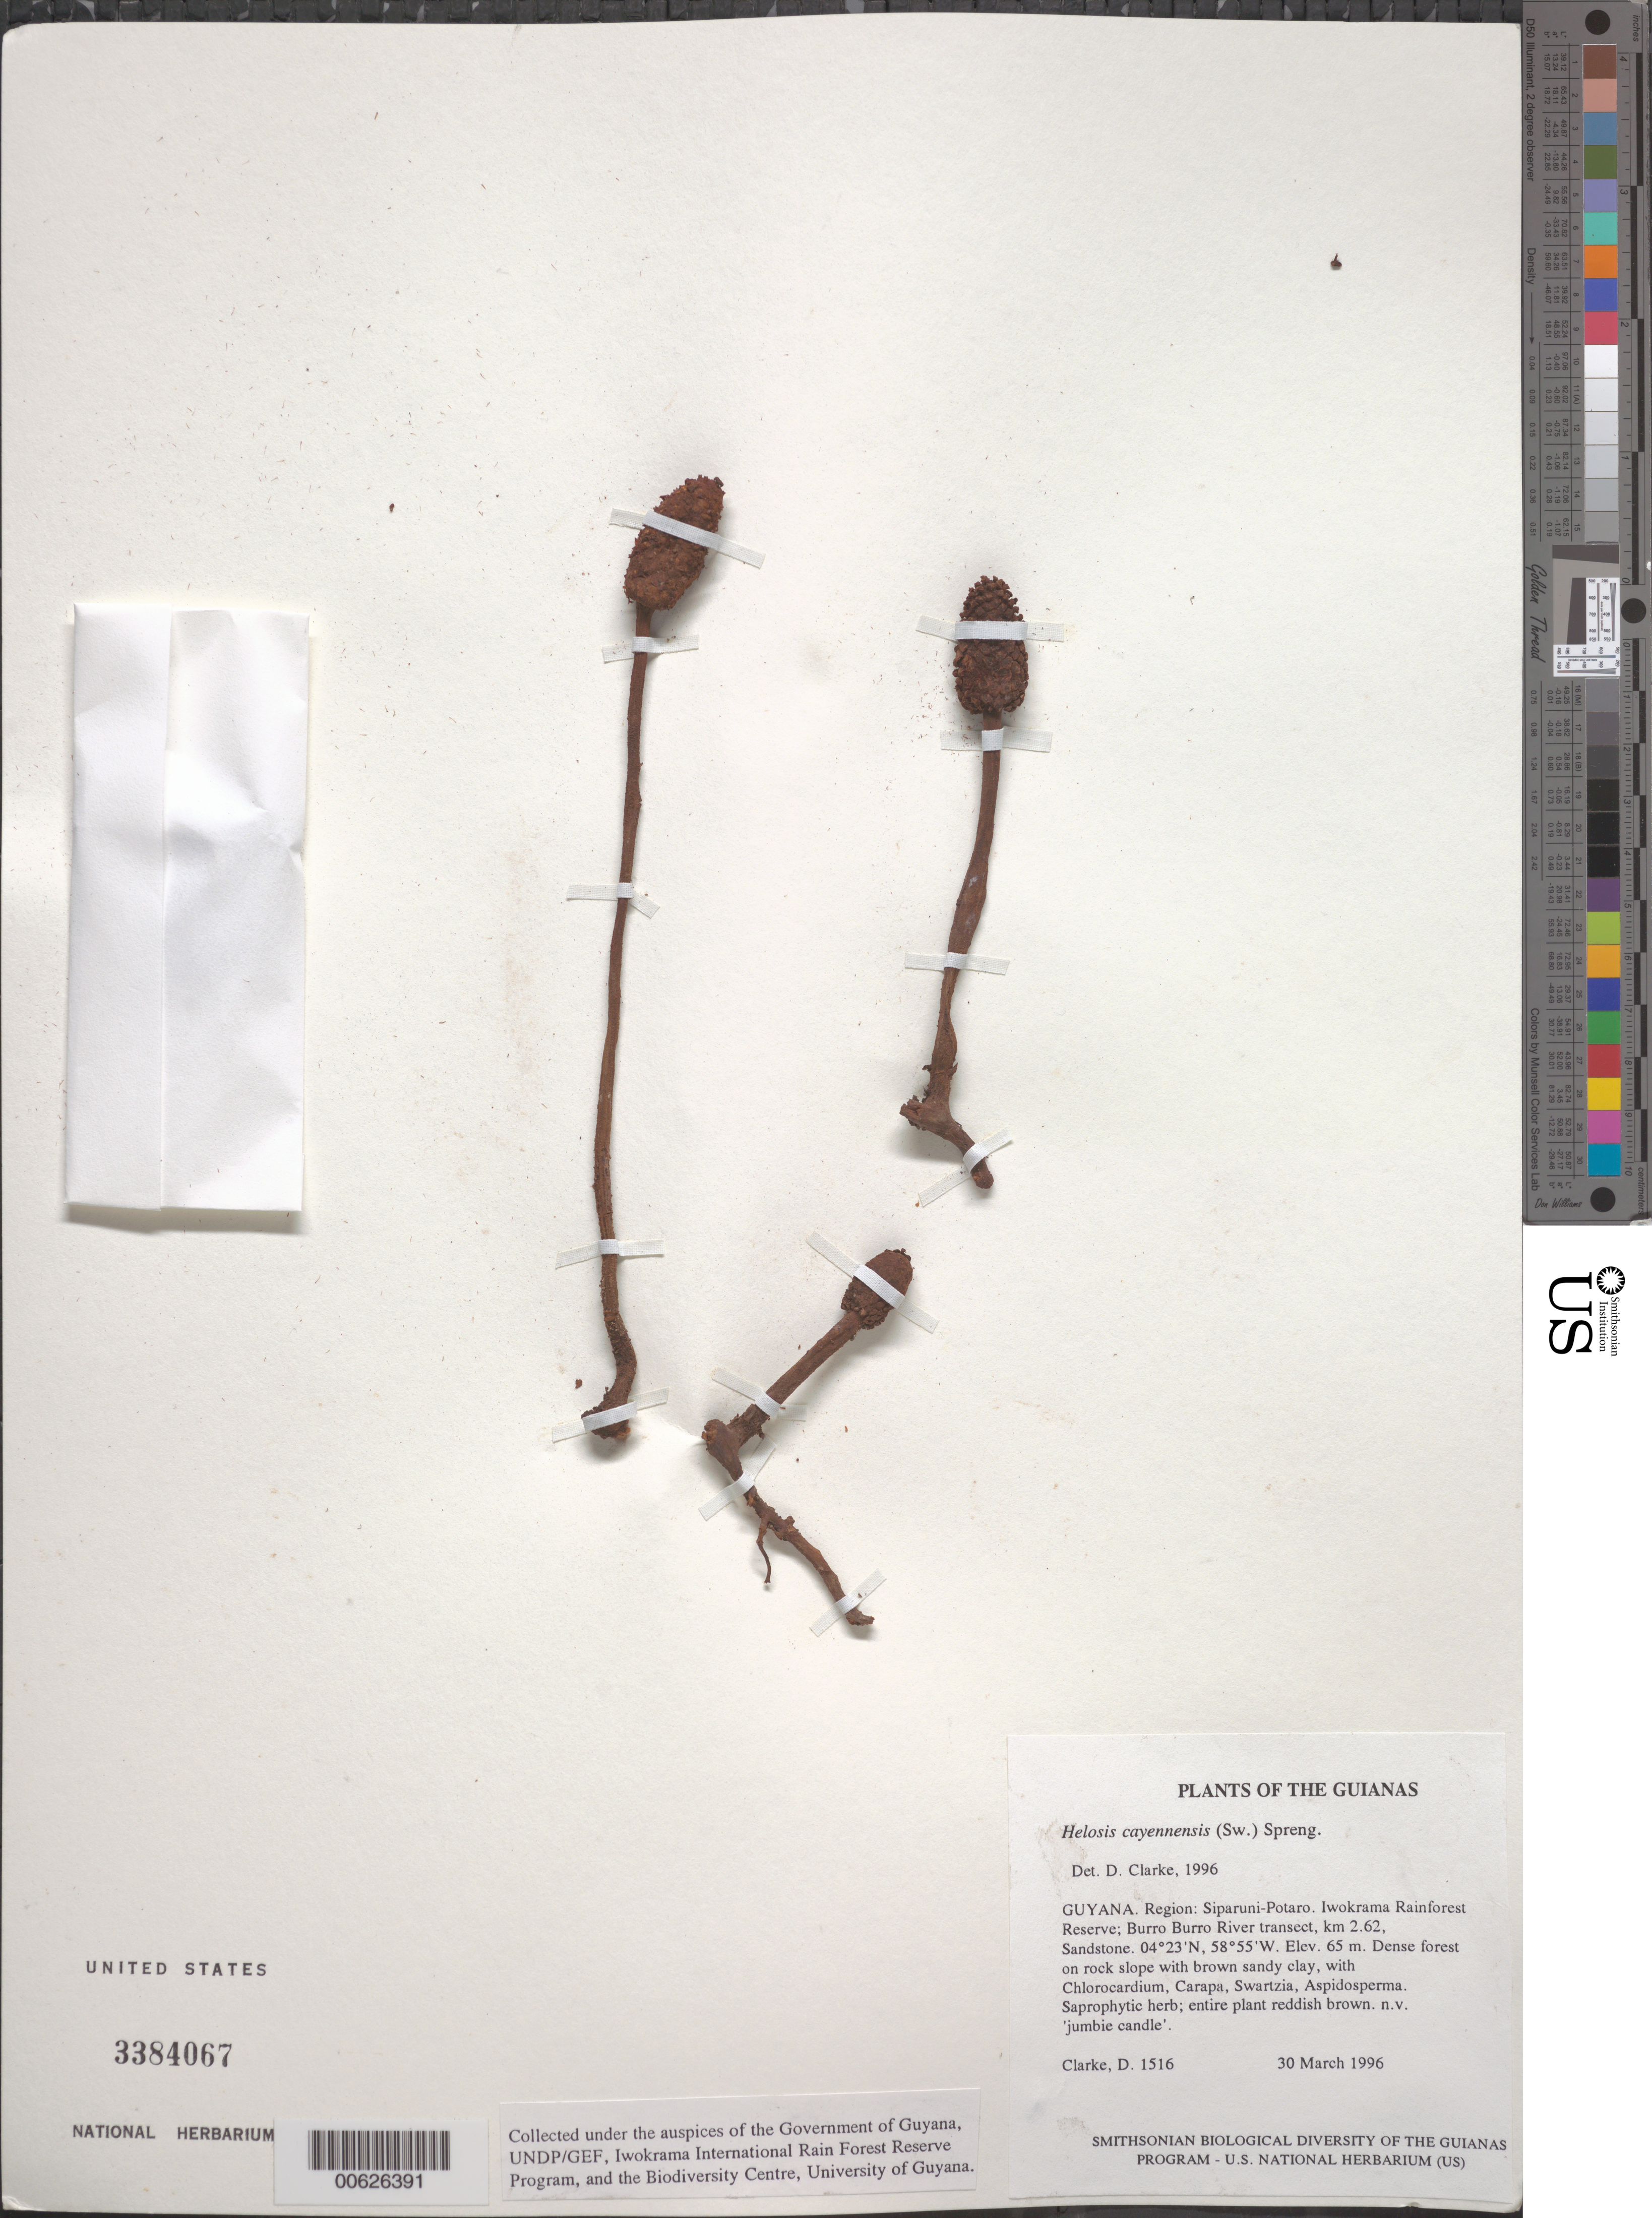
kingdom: Plantae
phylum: Tracheophyta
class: Magnoliopsida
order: Santalales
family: Balanophoraceae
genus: Helosis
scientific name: Helosis cayennensis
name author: (Sw.) Spreng.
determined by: Clarke, H. D., University of North Carolina (Asheville)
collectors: H. D. Clarke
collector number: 1516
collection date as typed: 30 March 1996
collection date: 1996-03-30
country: Guyana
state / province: Potaro-Siparuni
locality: Iwokrama Rainforest Reserve; Burro Burro River transect, km 2.62, Sandstone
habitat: Dense forest on rock slope with brown sandy clay, with Chlorocardium, Carapa, Swartzia, Aspidosperma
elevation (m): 65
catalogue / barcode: US 3384067